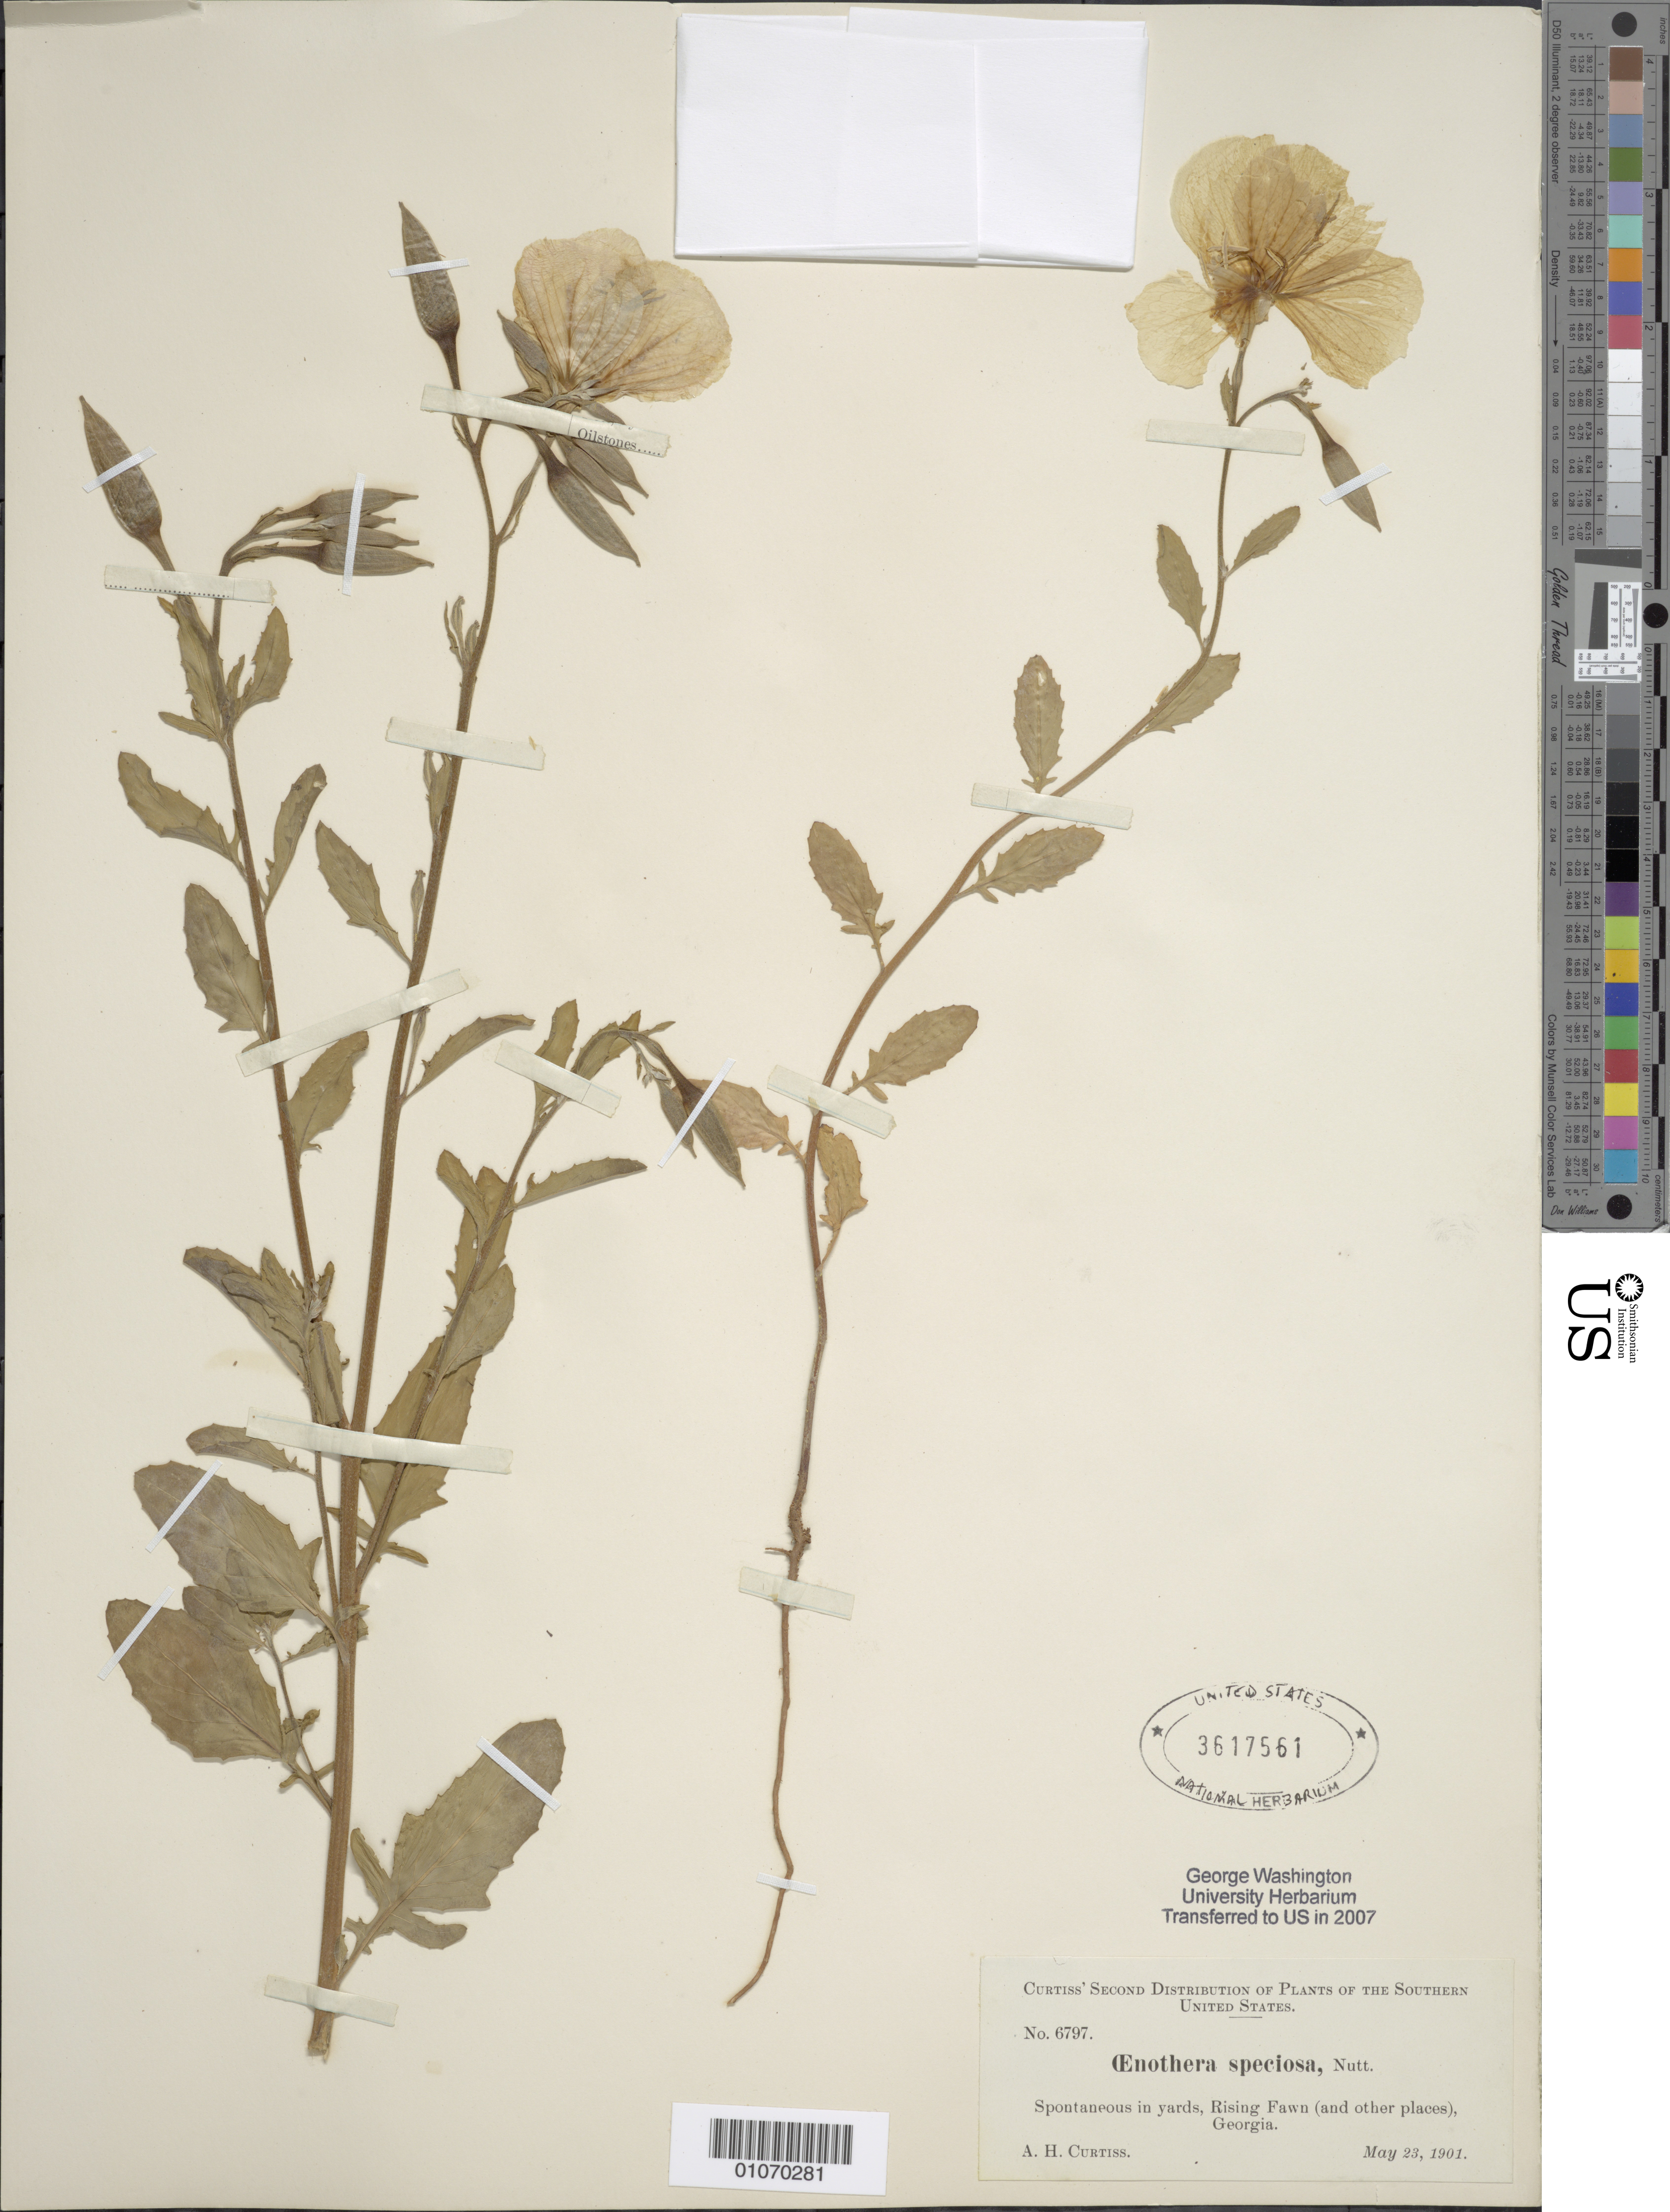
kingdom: Plantae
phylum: Tracheophyta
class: Magnoliopsida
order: Myrtales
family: Onagraceae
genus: Oenothera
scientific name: Oenothera speciosa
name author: Nutt.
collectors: A. H. Curtiss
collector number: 6797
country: United States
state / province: Georgia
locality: Rising Fawn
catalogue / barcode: US 3617561